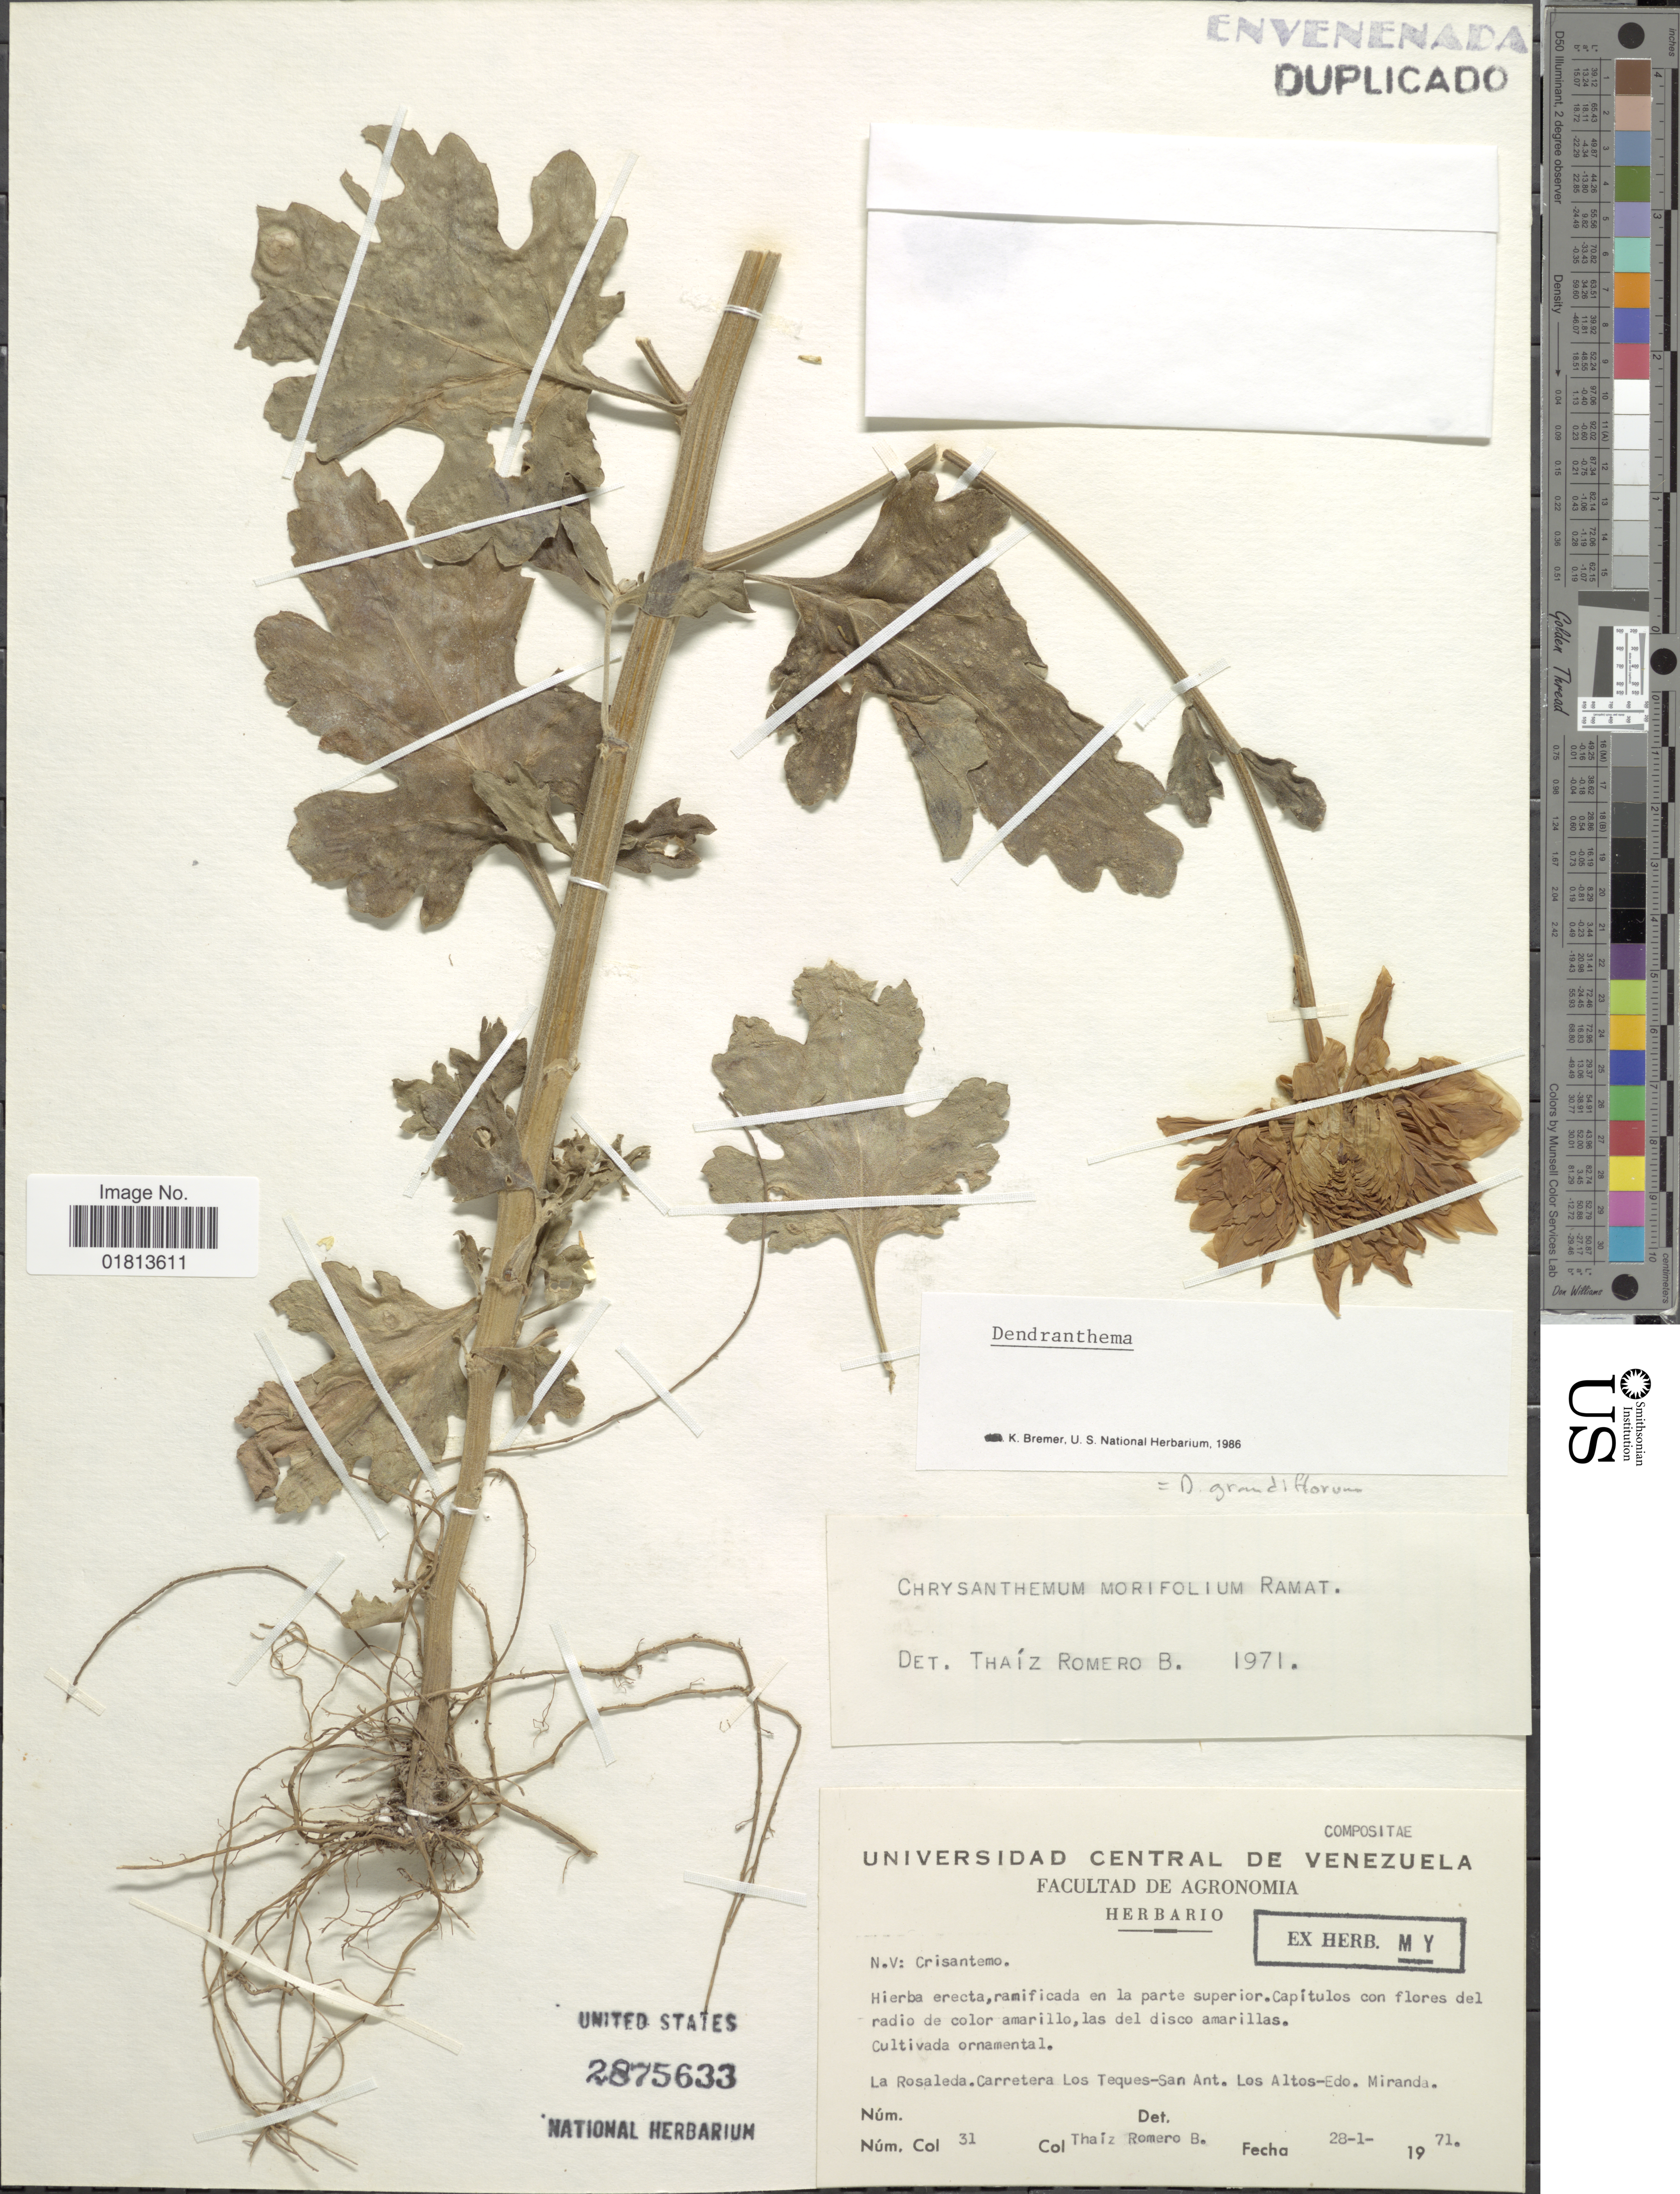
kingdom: Plantae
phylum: Tracheophyta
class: Magnoliopsida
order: Asterales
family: Asteraceae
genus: Dendranthema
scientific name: Dendranthema grandiflorum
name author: (Ramat.) Kitam.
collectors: T. Romero B.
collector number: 31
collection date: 1971-01-28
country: Venezuela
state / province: Miranda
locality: La Rosaleda, Carretera LOs Teques-San Ant., Los Altos-Edo, Miranda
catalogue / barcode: US 2875633